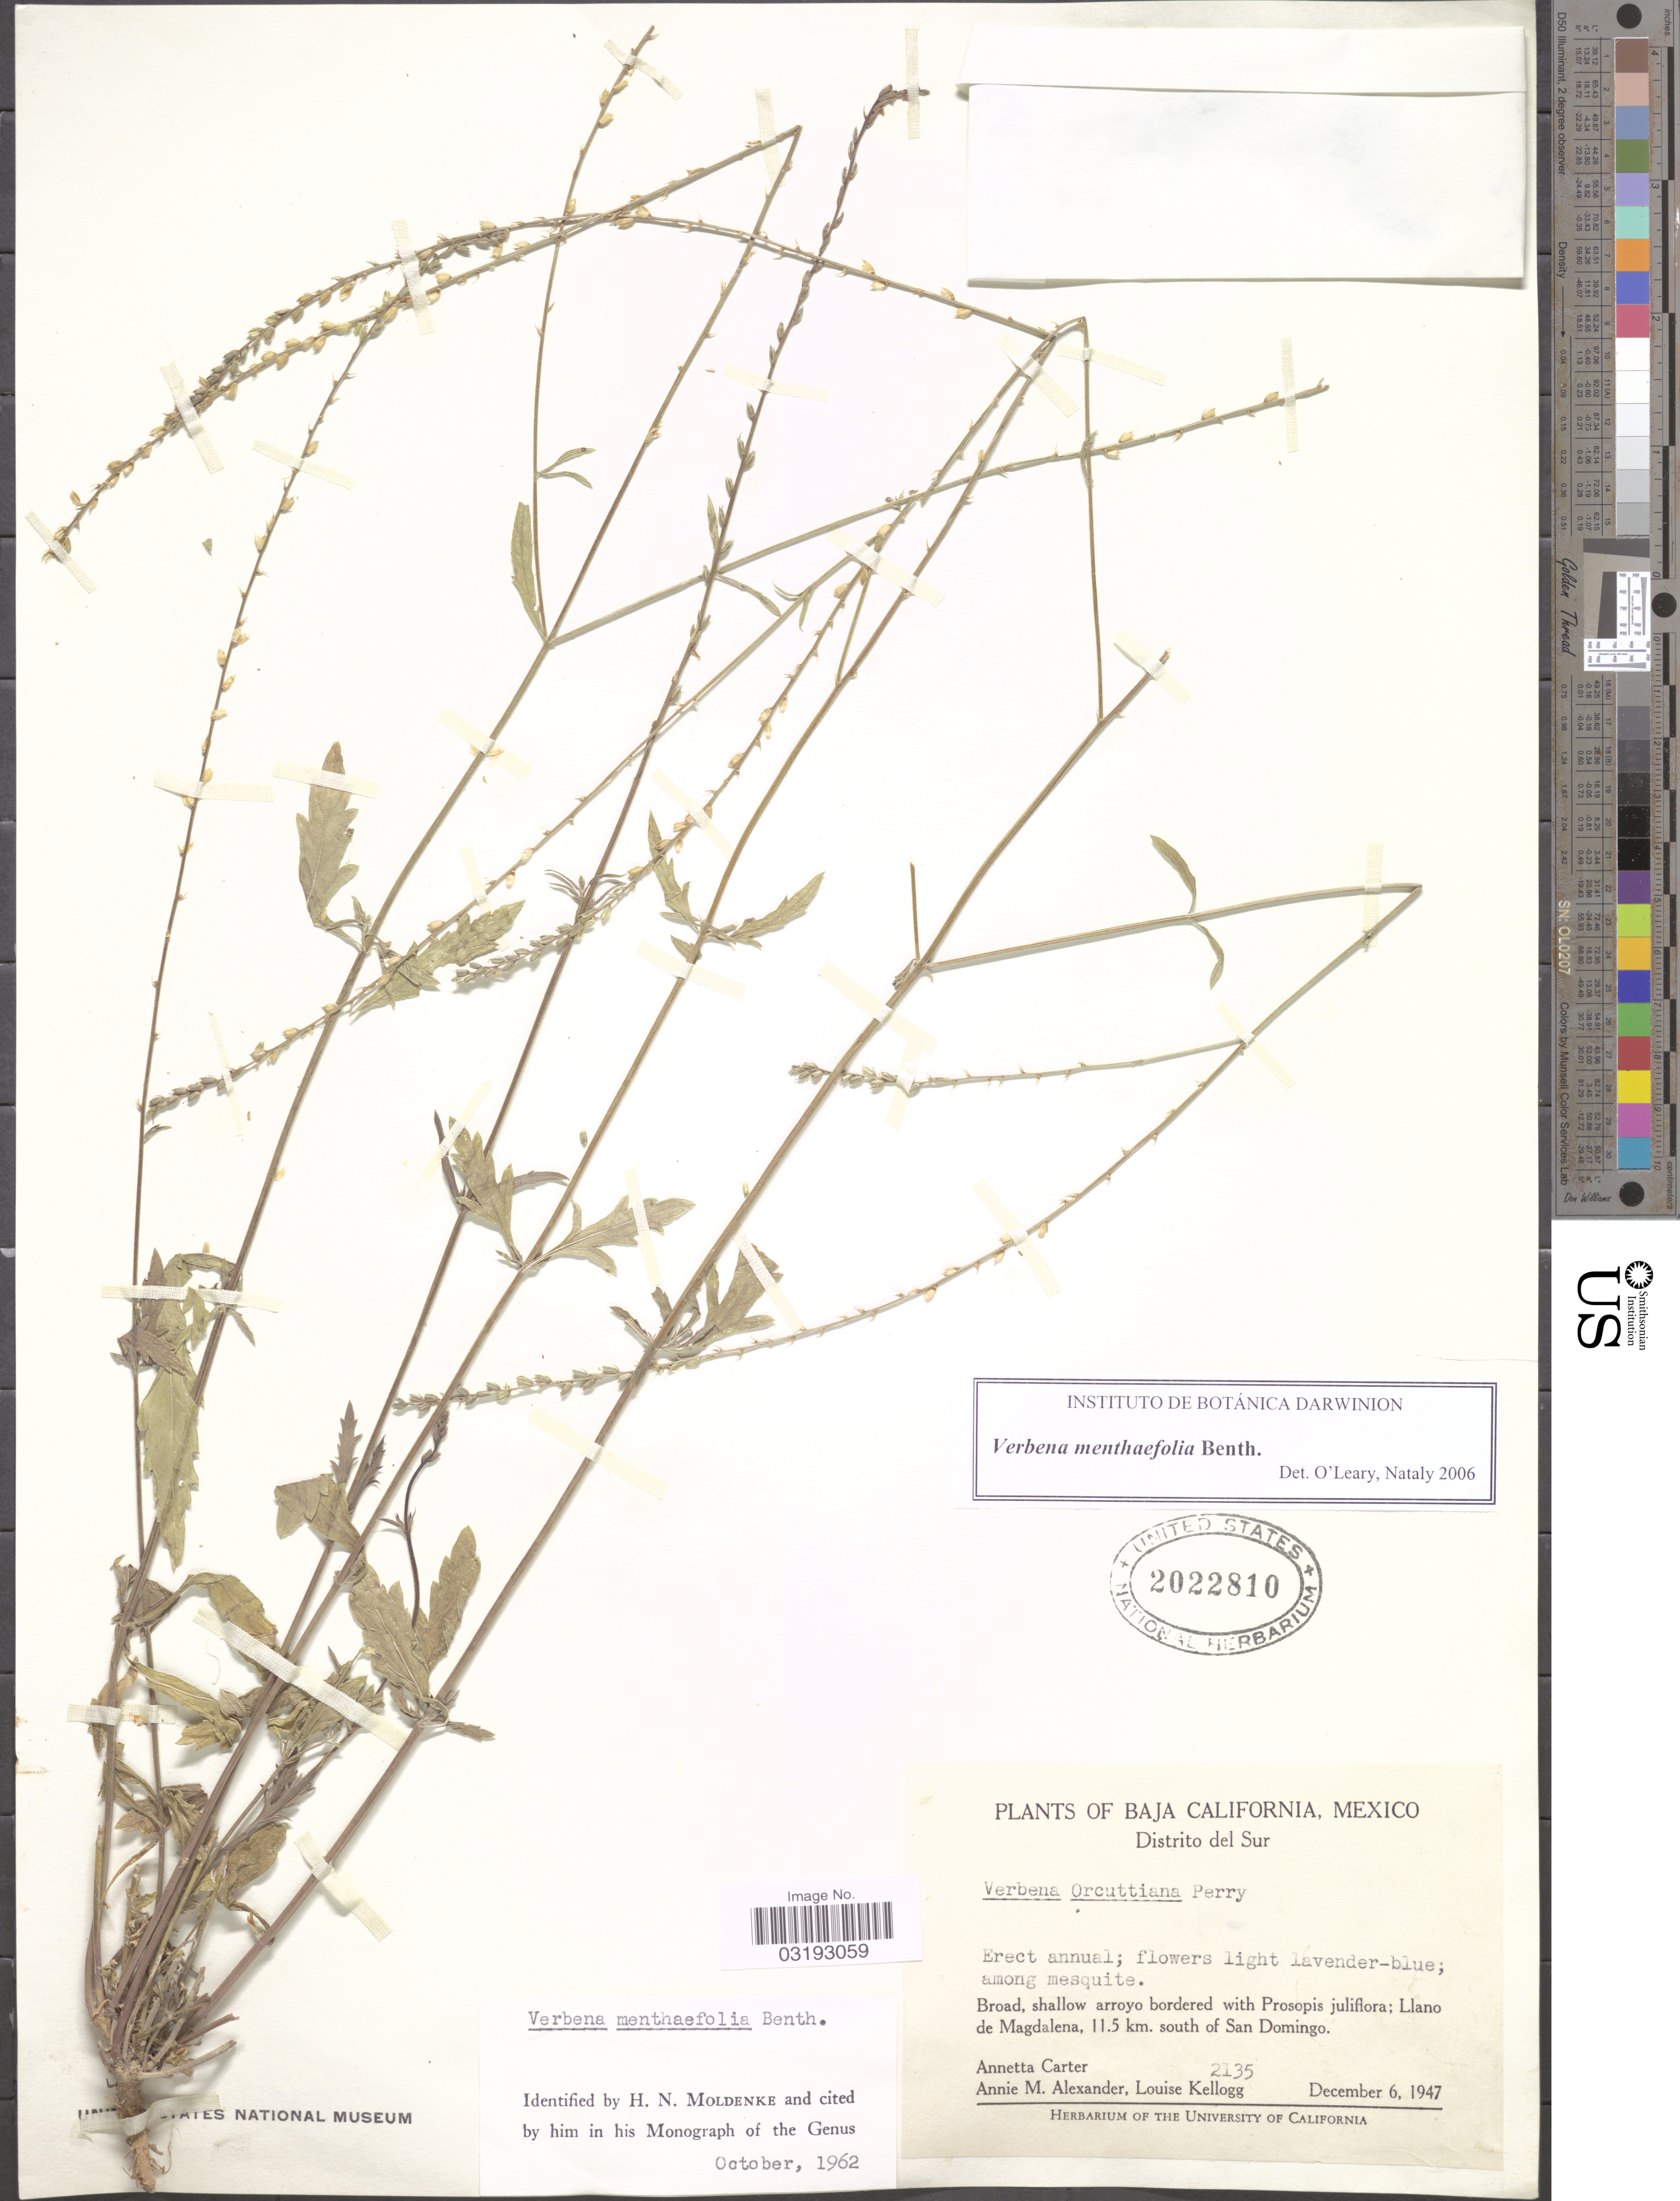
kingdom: Plantae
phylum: Tracheophyta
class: Magnoliopsida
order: Lamiales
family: Verbenaceae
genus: Verbena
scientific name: Verbena menthaefolia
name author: Benth.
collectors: A. Carter, A. M. Alexander & L. Kellogg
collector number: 2135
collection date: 1947-12-06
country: Mexico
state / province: Baja California Sur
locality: Distrito del Sur. Llano de Magdalena, 11.5 km. south of San Domingo.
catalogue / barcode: US 2022810